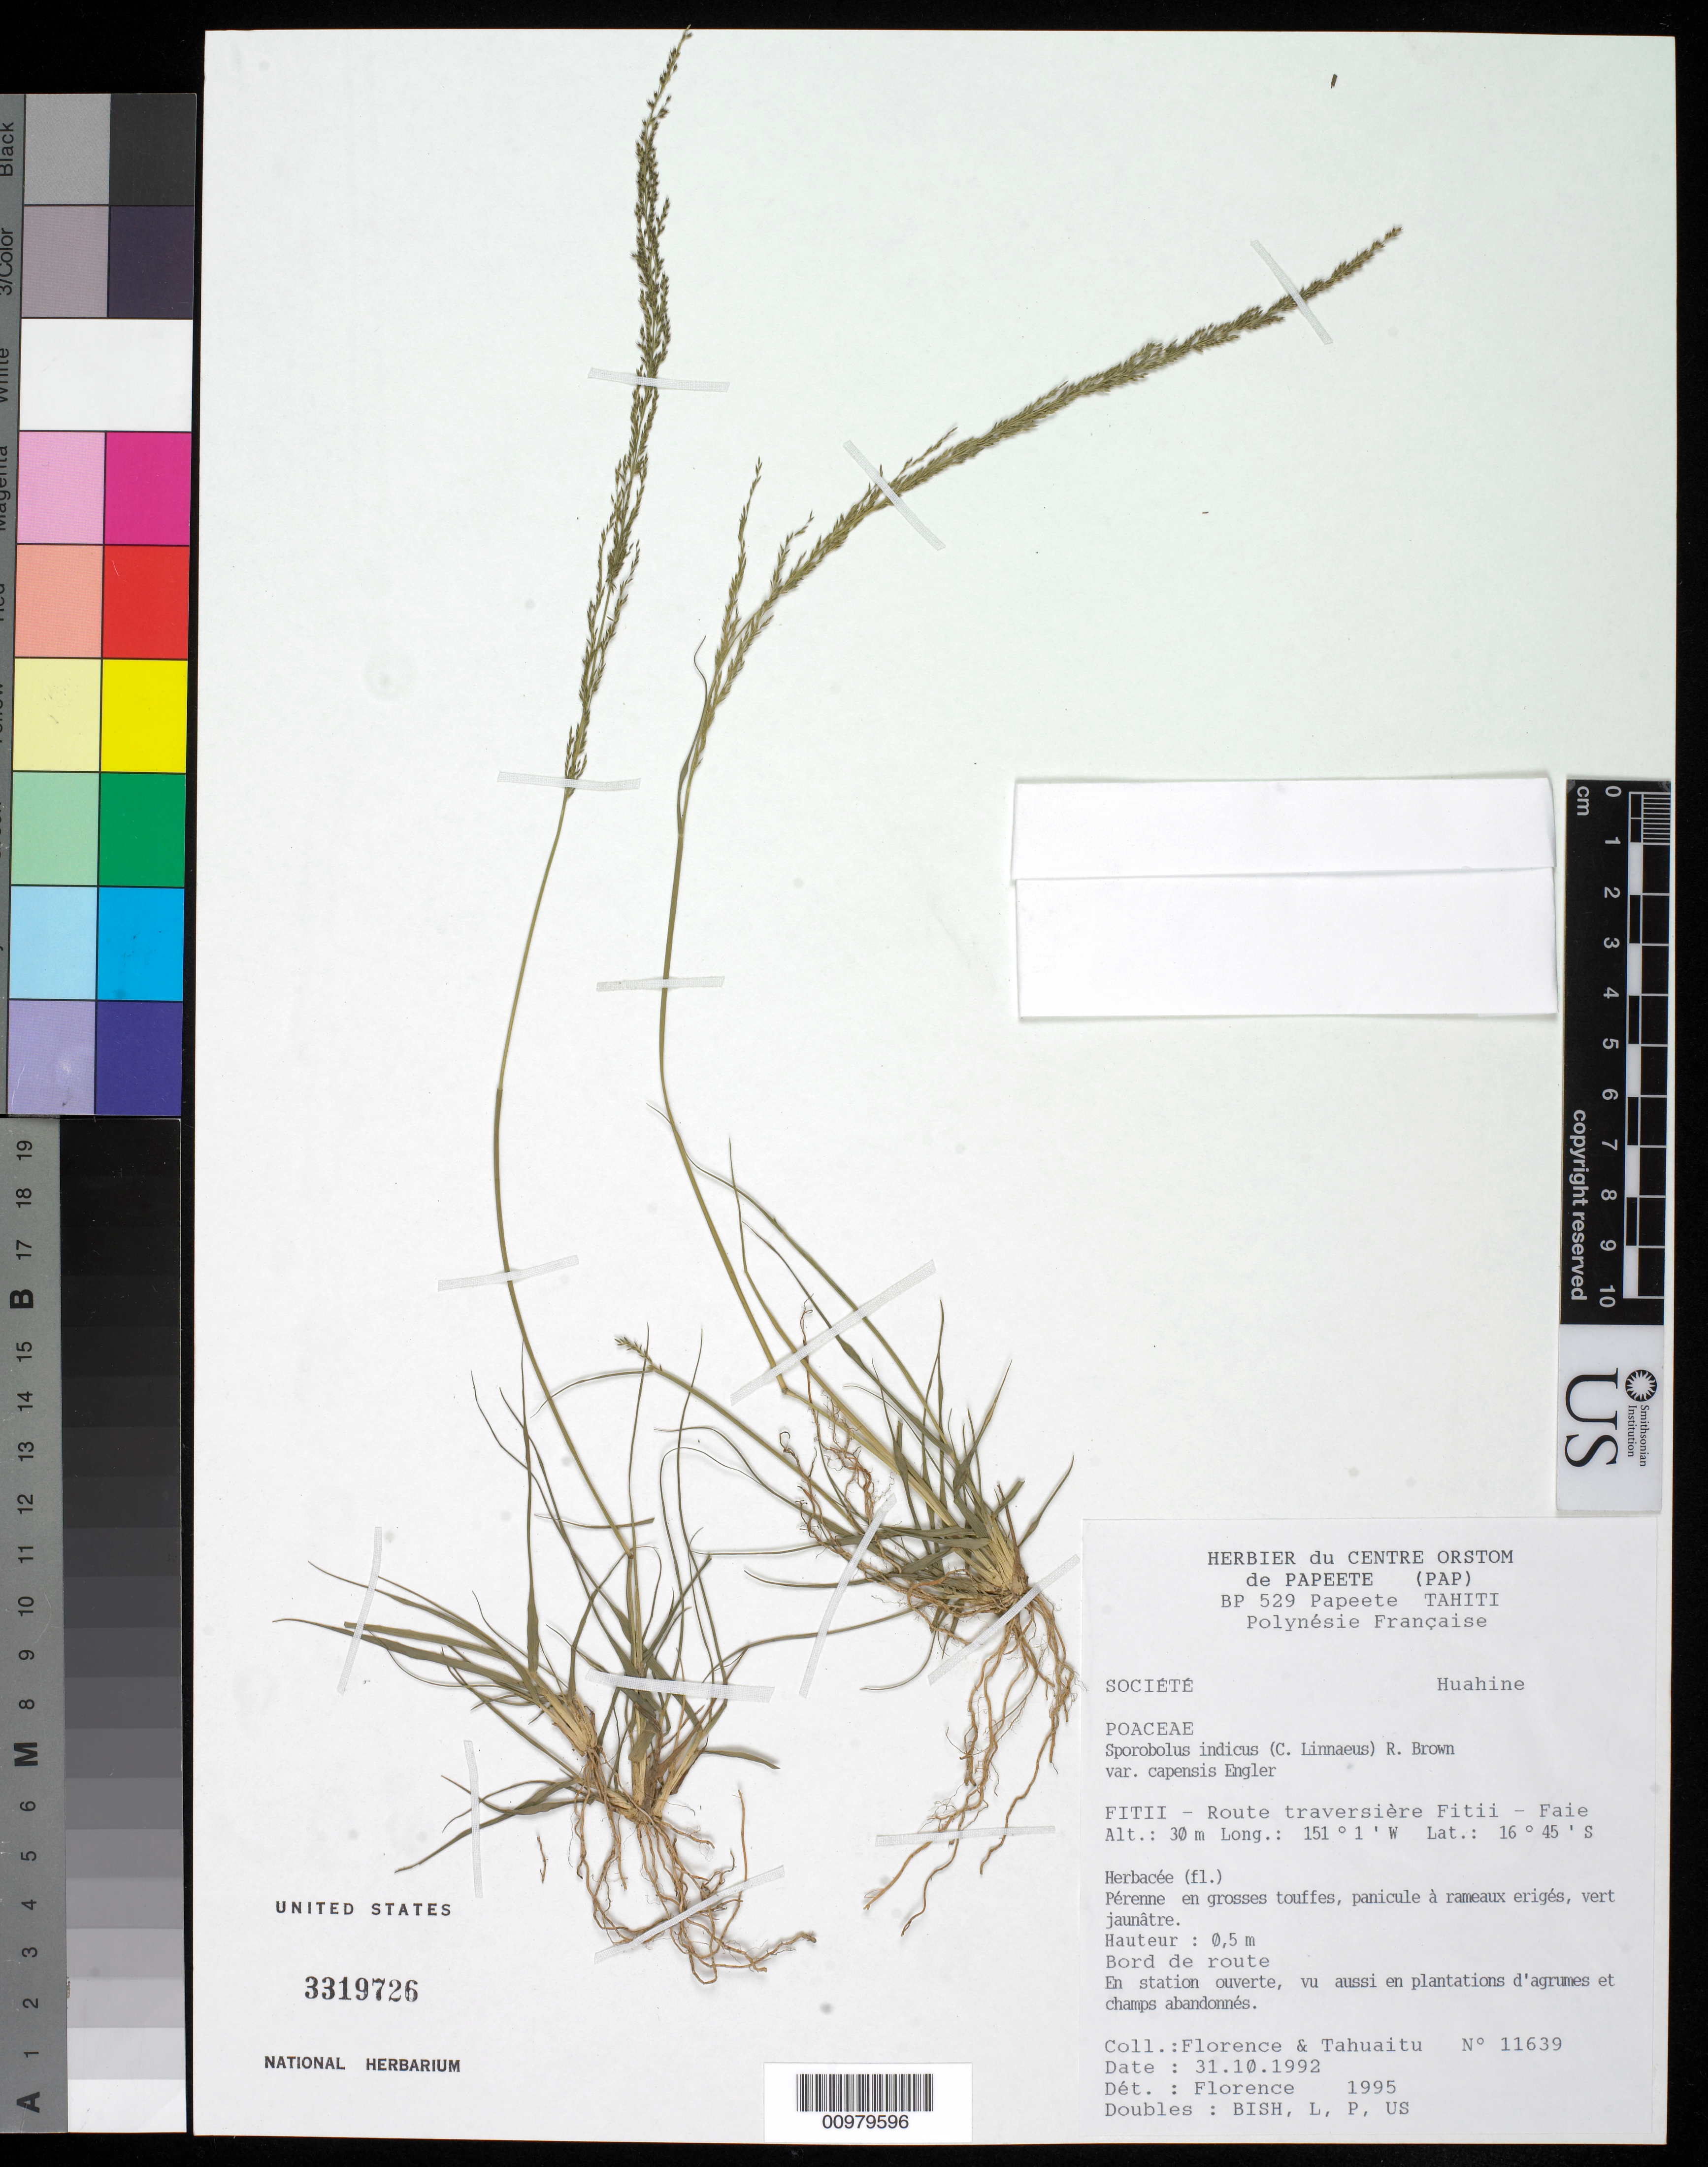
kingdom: Plantae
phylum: Tracheophyta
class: Liliopsida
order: Poales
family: Poaceae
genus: Sporobolus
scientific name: Sporobolus indicus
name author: (L.) R. Br.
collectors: J. Florence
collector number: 11639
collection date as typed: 31 Oct 1992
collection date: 1992-10-31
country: French Polynesia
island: Huahine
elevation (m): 30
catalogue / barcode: US 3319276